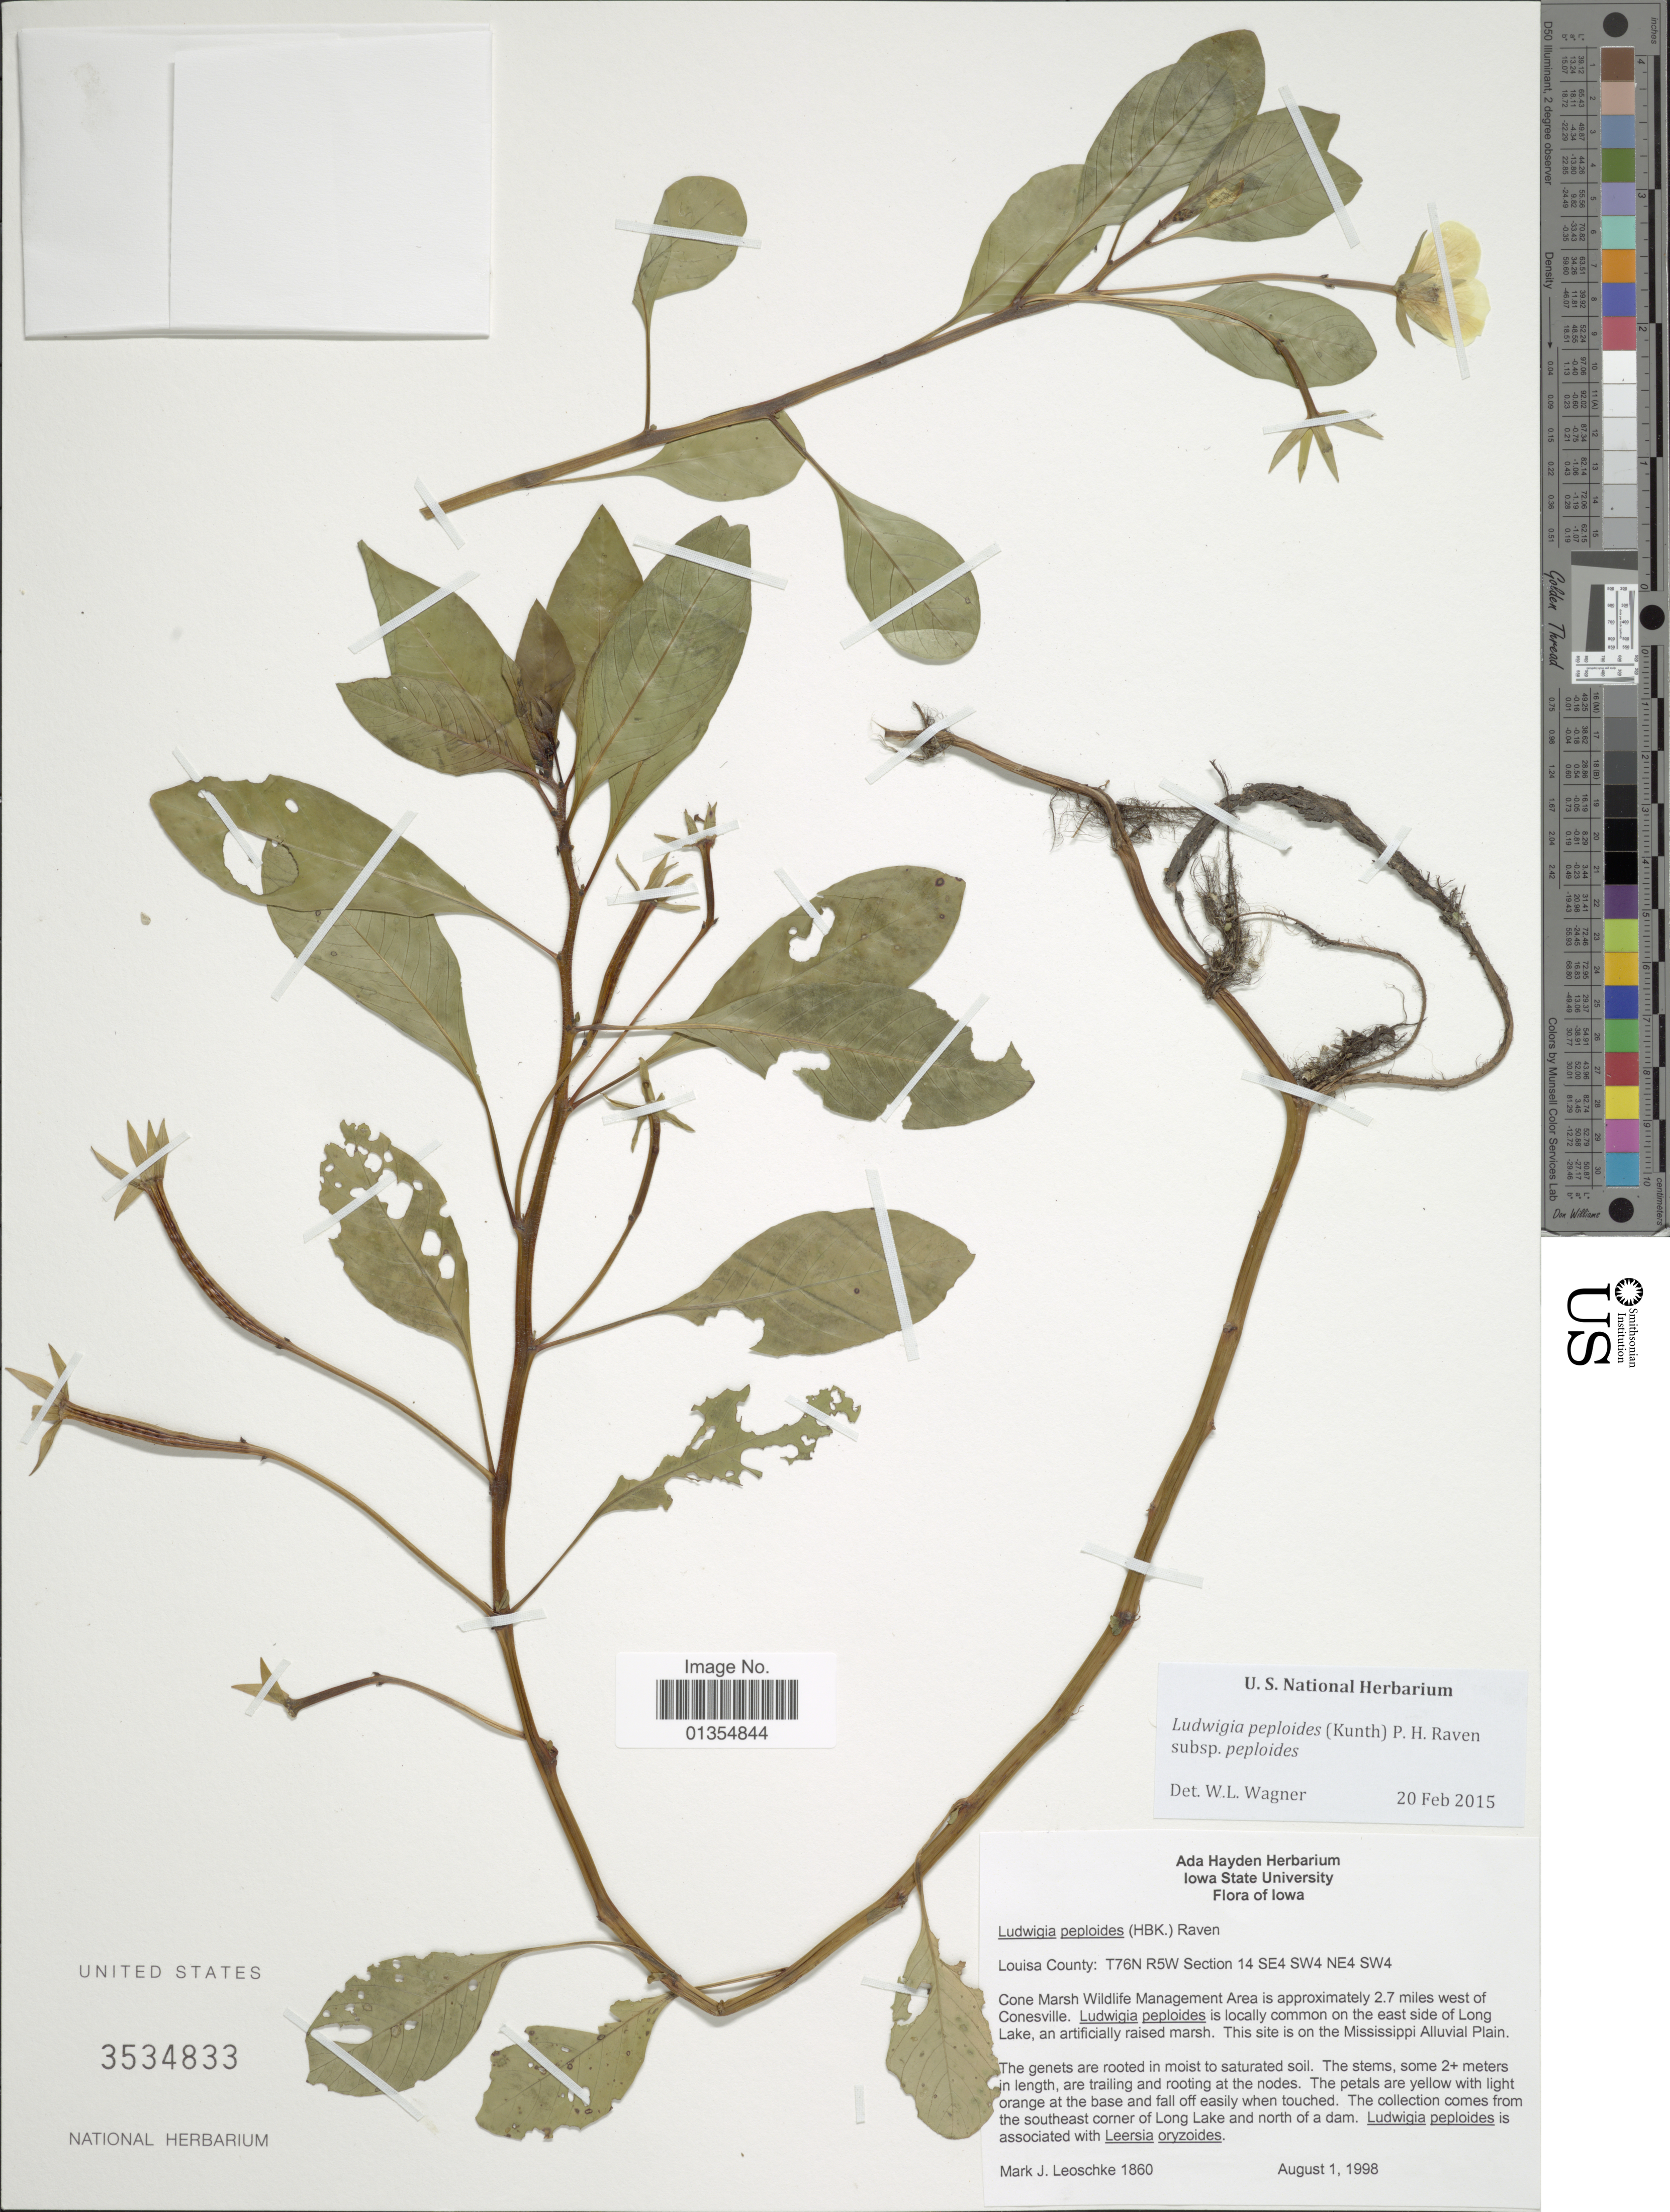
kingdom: Plantae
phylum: Tracheophyta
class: Magnoliopsida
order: Myrtales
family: Onagraceae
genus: Ludwigia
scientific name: Ludwigia peploides subsp. peploides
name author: (Kunth) P.H. Raven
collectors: M. J. Leoschke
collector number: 1860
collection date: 1998-08-01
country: United States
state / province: Iowa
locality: Louisa County: T76N R5W Section 14 SE4 SW4 NE4 SW4, Cone marsh Wildlife Management Area is approximately 2.7 miles west of Conesville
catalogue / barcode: US 3534833